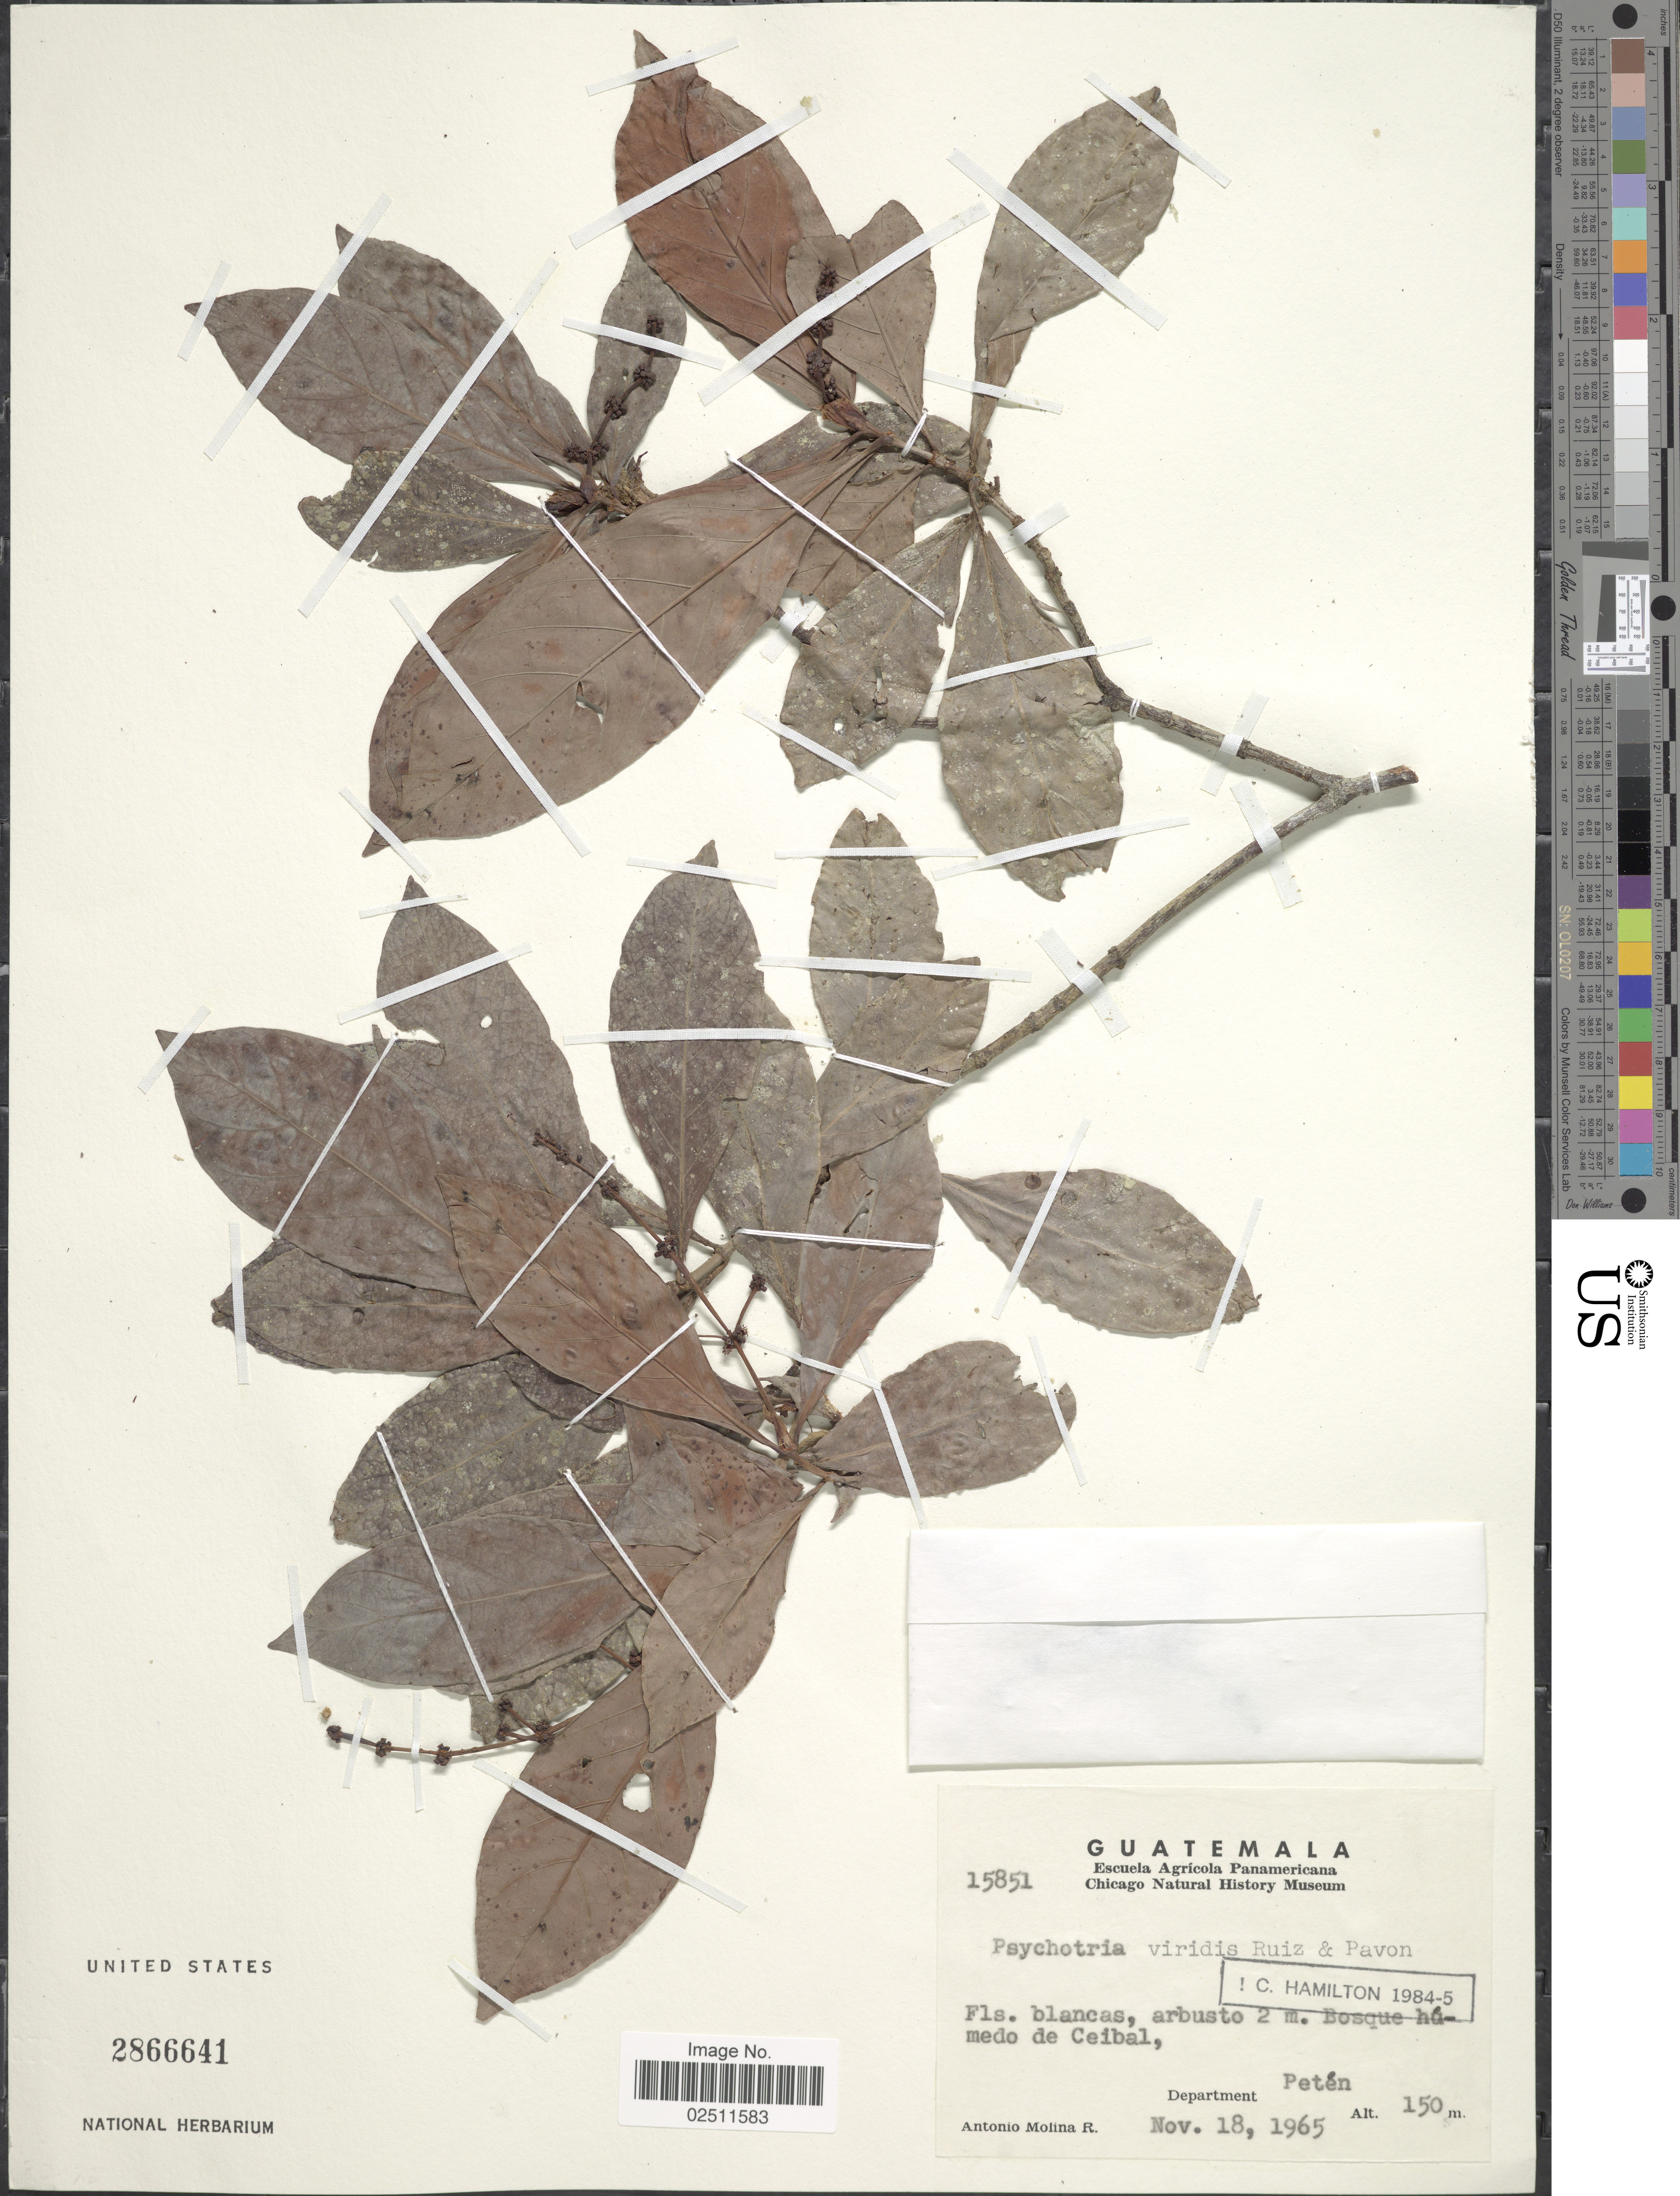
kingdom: Plantae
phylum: Tracheophyta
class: Magnoliopsida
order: Gentianales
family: Rubiaceae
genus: Psychotria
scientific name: Psychotria viridis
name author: Ruiz & Pav.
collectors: A. Molina R.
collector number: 15851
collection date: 1965-11-18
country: Guatemala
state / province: El Petén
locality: Department Petén.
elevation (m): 150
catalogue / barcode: US 2866641